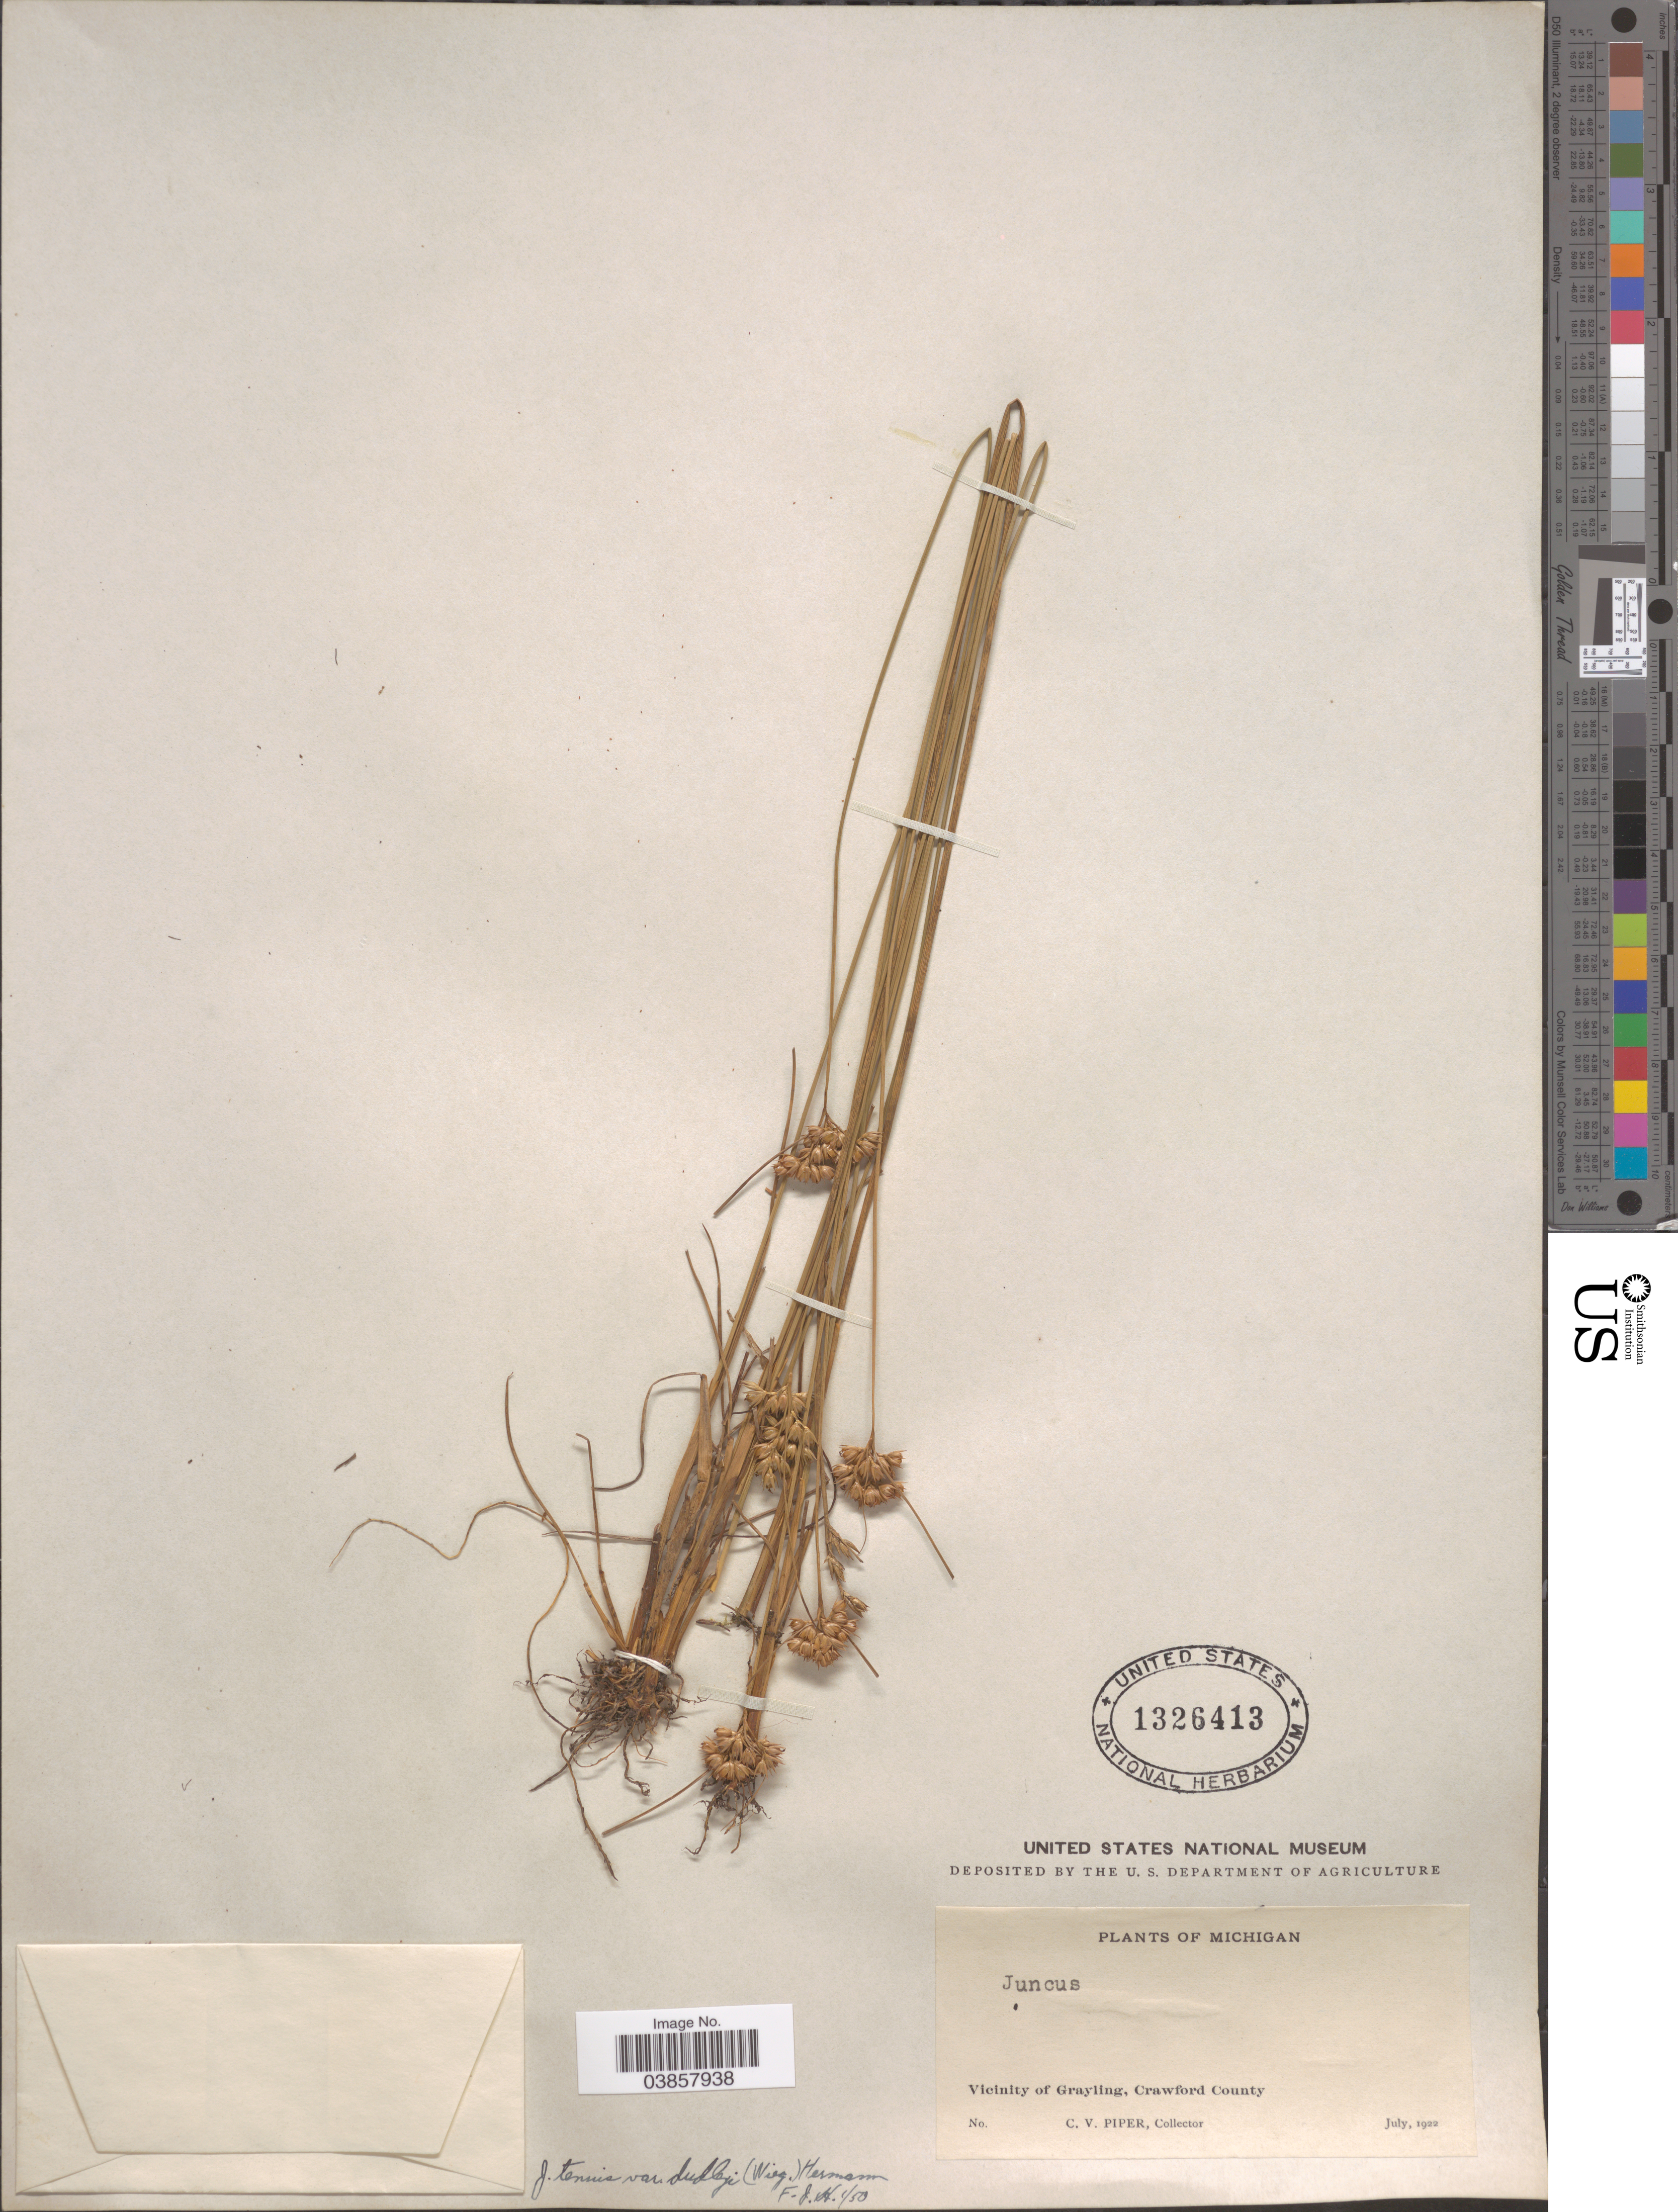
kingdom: Plantae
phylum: Tracheophyta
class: Liliopsida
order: Poales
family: Juncaceae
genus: Juncus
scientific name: Juncus tenuis var. dudleyi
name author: (Wiegand) F.J. Herm.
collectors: C. V. Piper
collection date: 1922-07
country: United States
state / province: Michigan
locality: Vicinity of Grayling, Crawford County.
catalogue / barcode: US 1326413